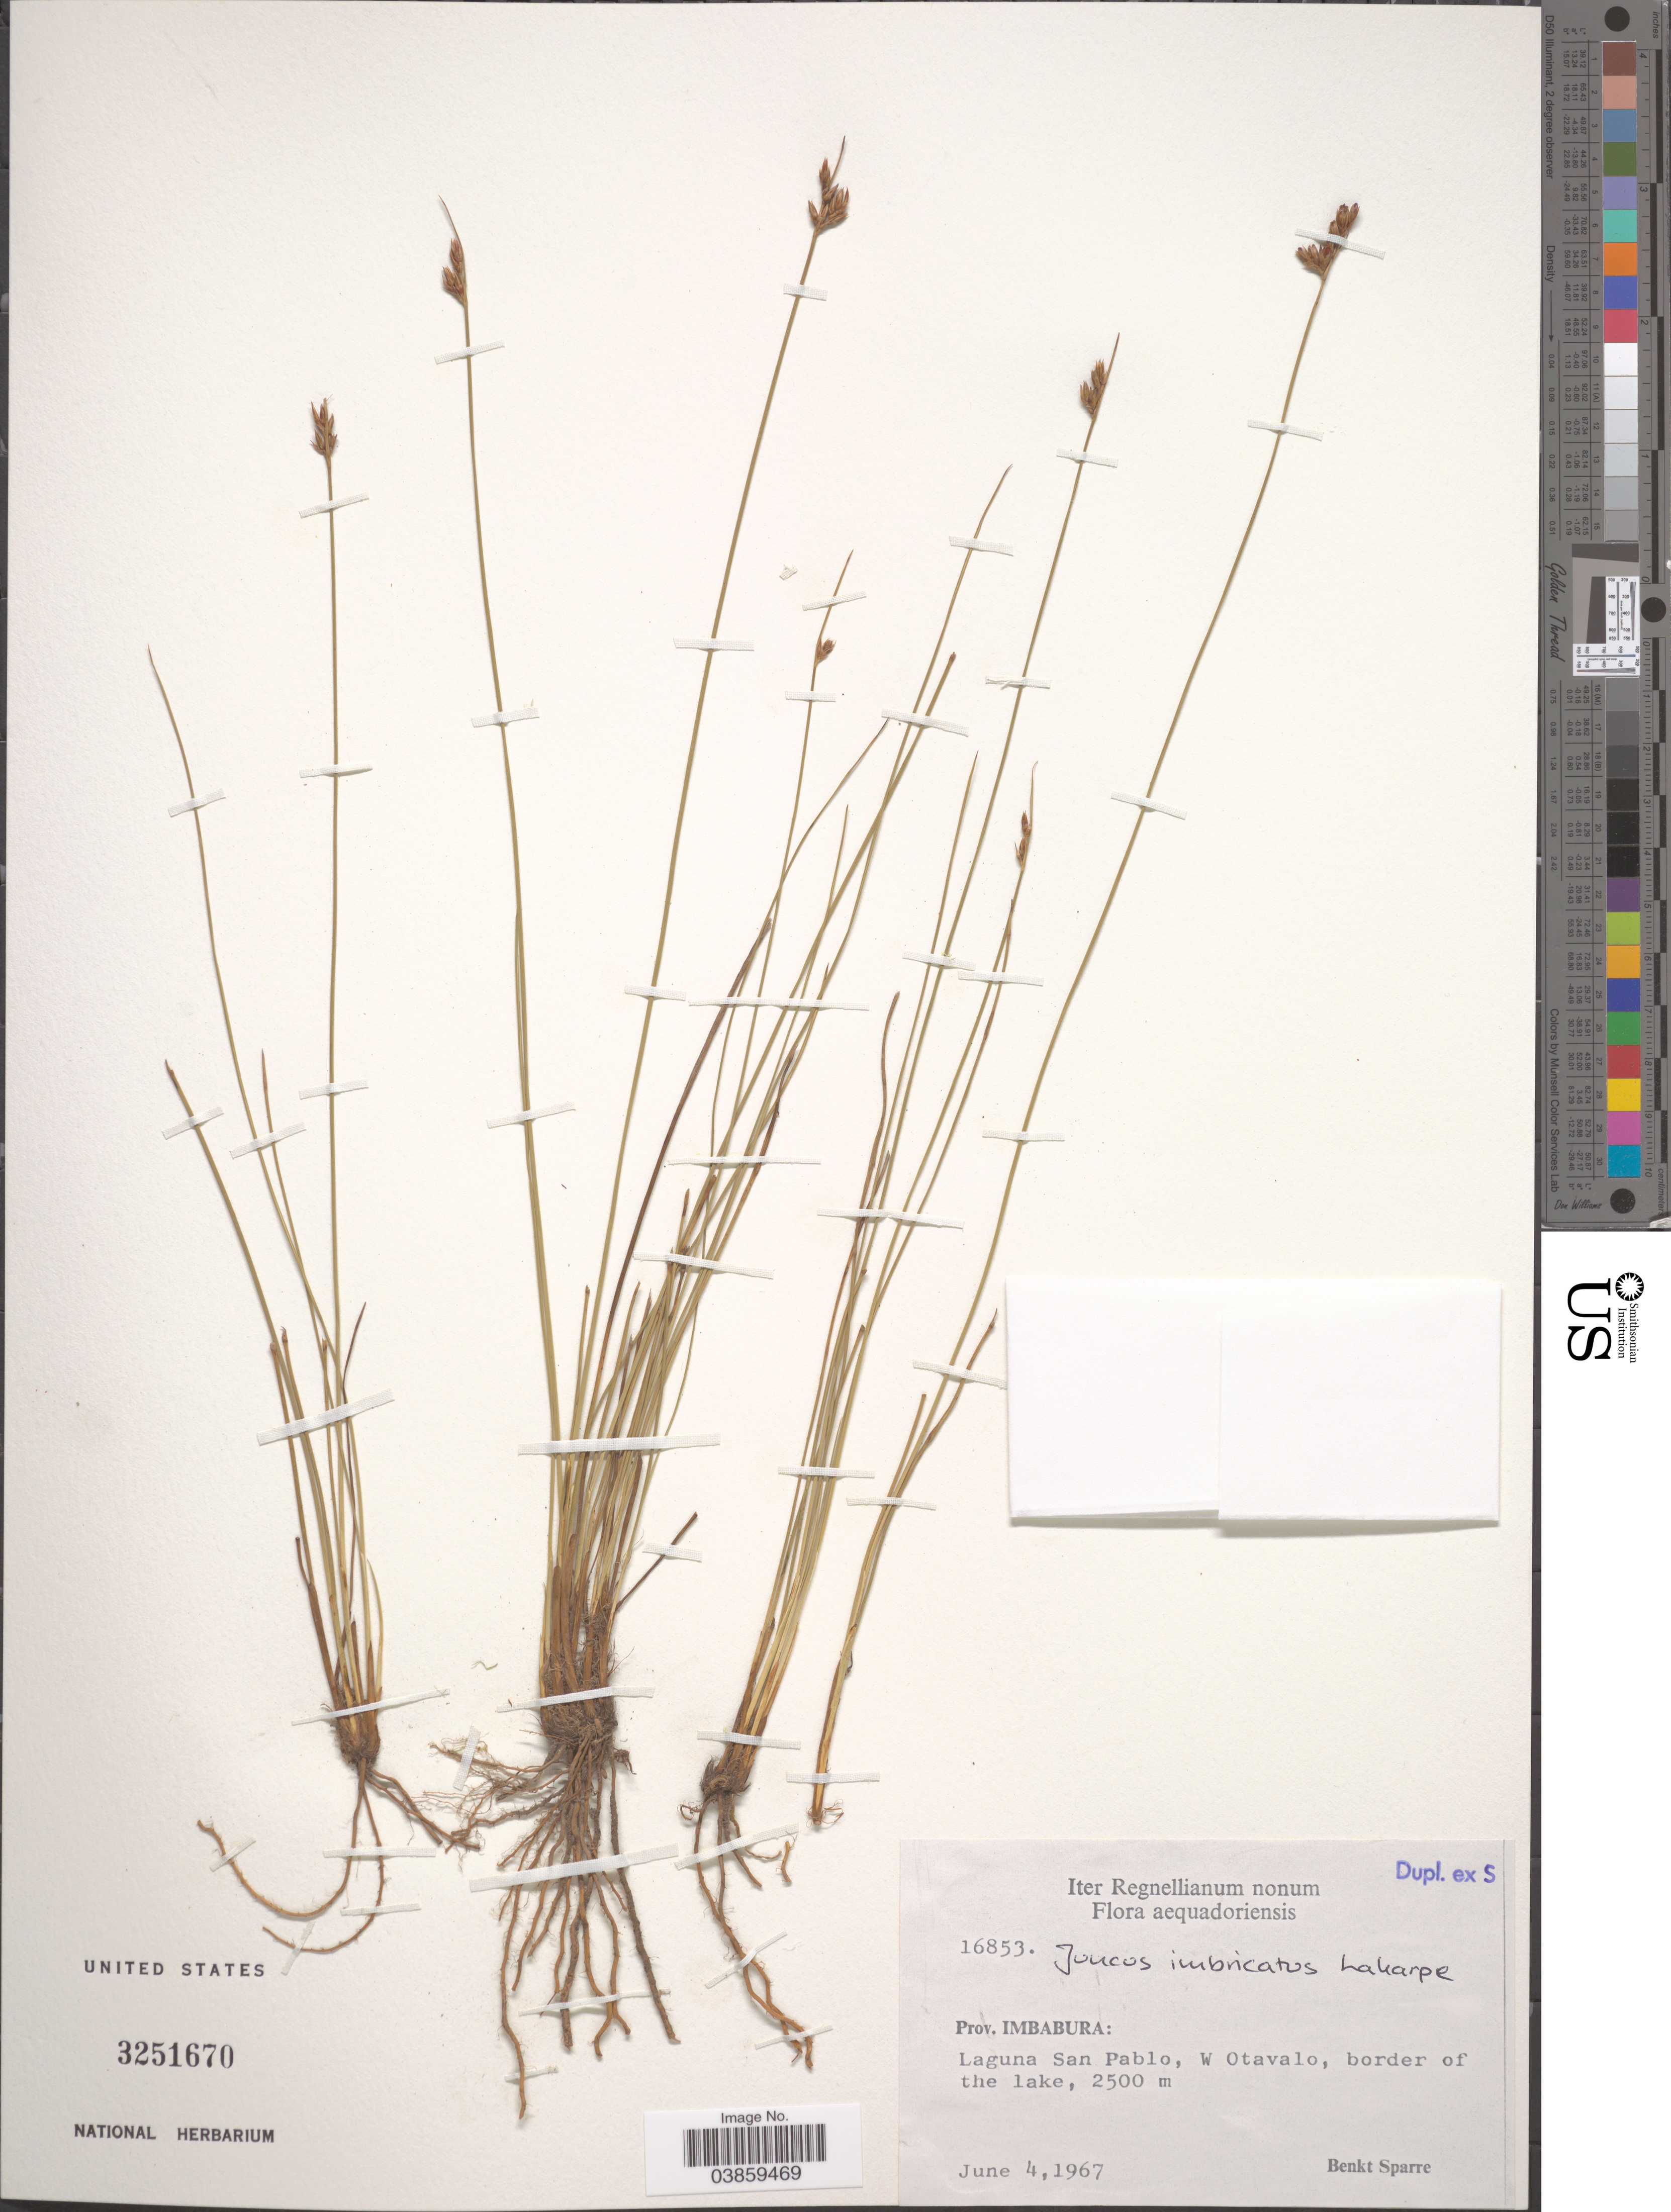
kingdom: Plantae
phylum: Tracheophyta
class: Liliopsida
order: Poales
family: Juncaceae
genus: Juncus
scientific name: Juncus imbricatus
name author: Laharpe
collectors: B. Sparre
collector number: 16853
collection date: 1967-06-04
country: Ecuador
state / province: Imbabura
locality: Aequadoriensis. Laguna San Pablo, W Otavalo, border of the lake.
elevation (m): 2500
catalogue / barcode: US 3251670